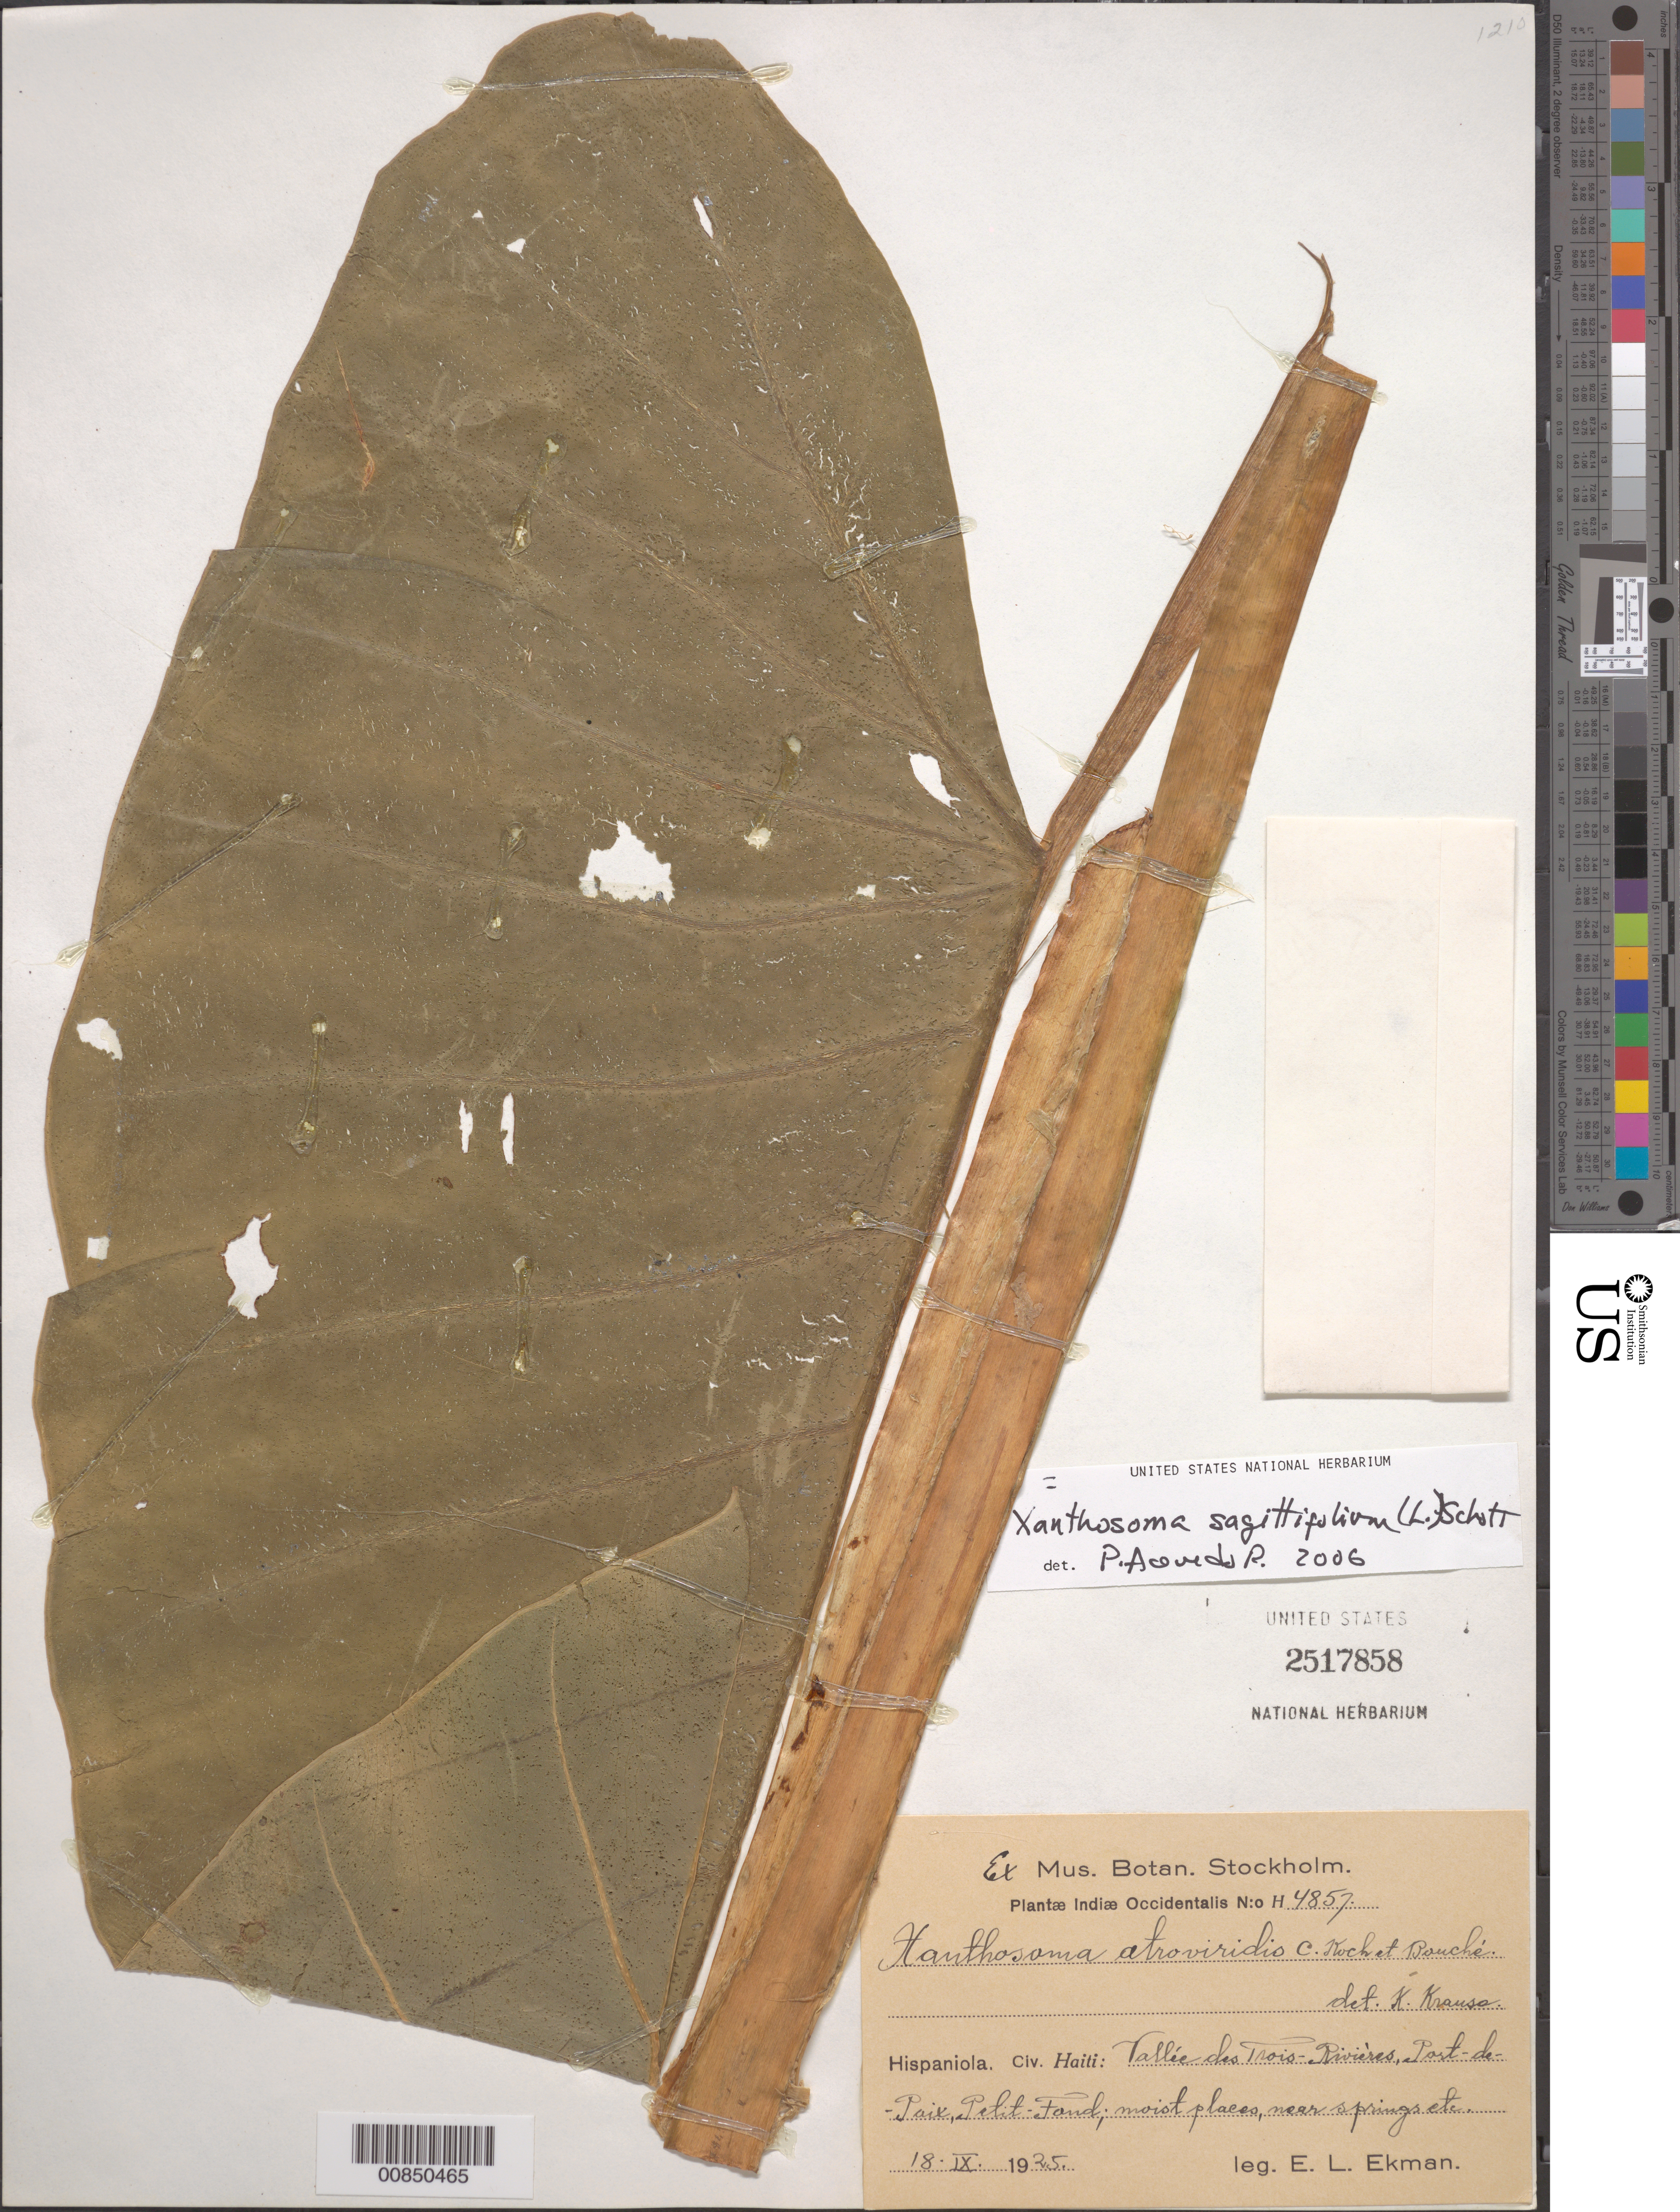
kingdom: Plantae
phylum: Tracheophyta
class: Liliopsida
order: Alismatales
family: Araceae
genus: Xanthosoma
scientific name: Xanthosoma sagittifolium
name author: (L.) Schott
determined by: Acevedo-Rodríguez, P., (BOT), Smithsonian Institution - National Museum of Natural History (UNITED STATES)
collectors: E. L. Ekman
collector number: H 4857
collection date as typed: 18 Sep 1925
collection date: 1925-09-18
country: Haiti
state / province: Nord-Ouest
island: Hispaniola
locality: Vallée des Trois Rivières, Port de Paix, Petit Fond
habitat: Moist places near springs, etc.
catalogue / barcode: US 2517858